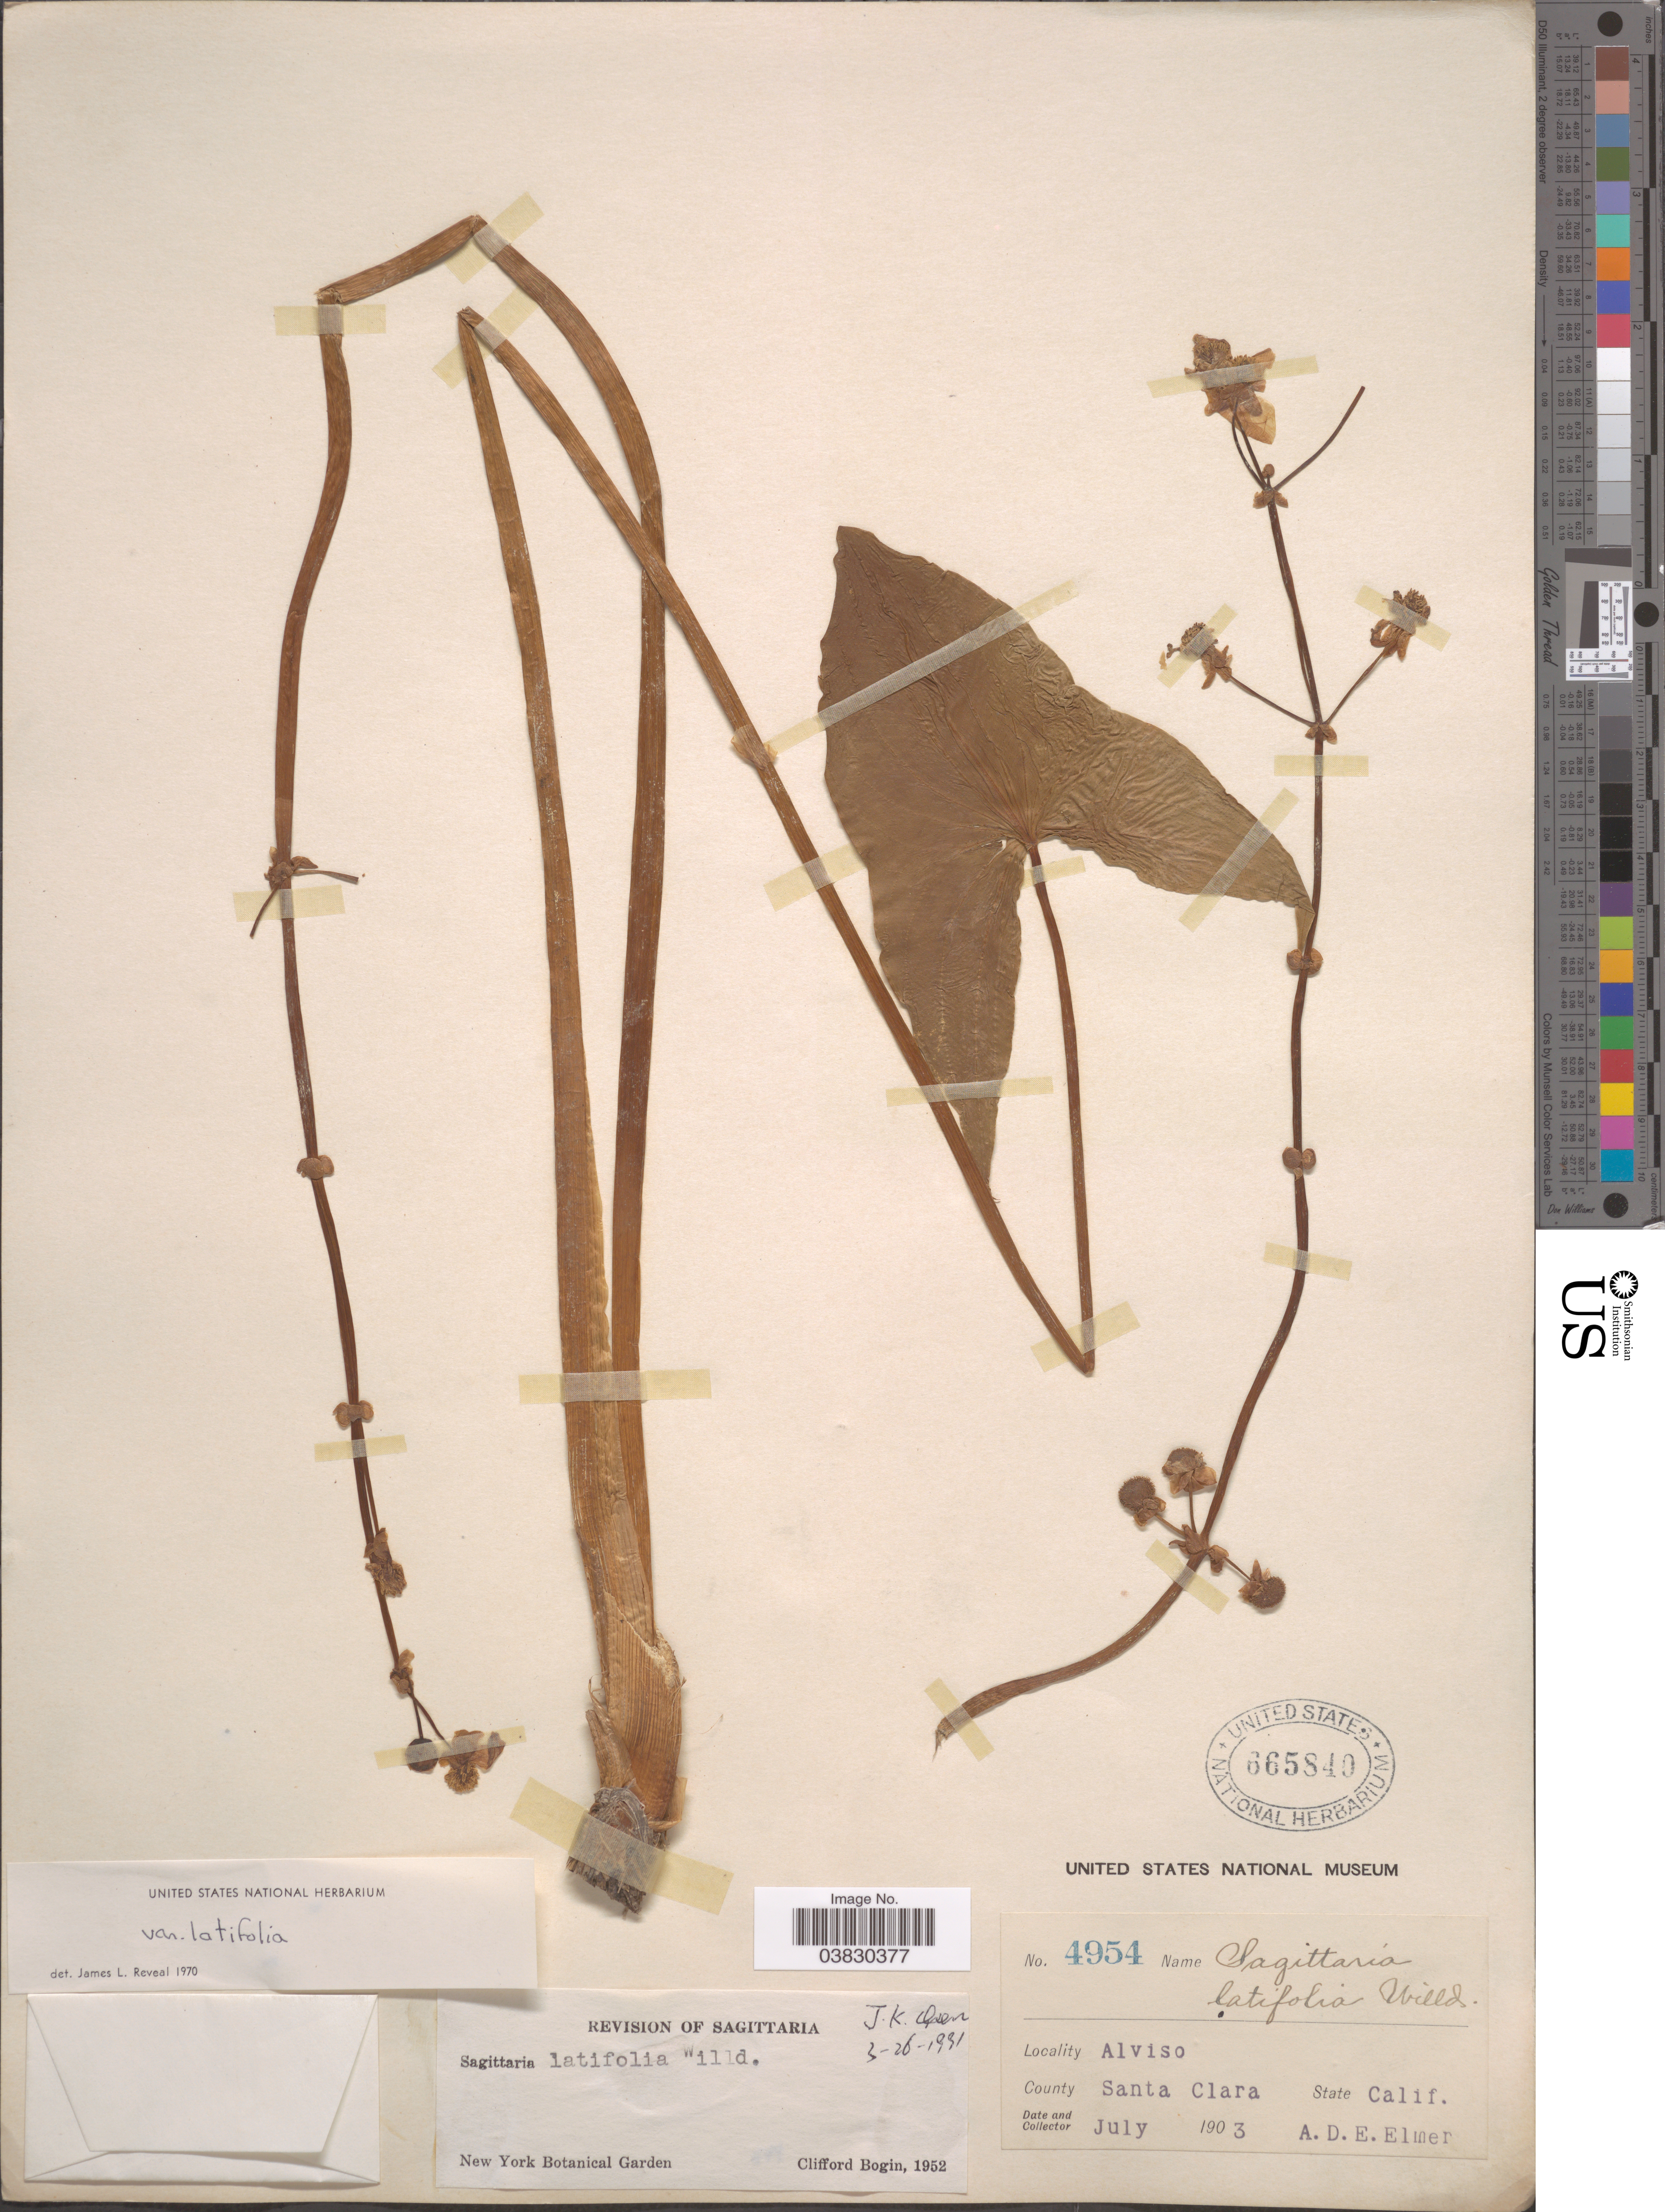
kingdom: Plantae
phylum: Tracheophyta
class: Liliopsida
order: Alismatales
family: Alismataceae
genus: Sagittaria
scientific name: Sagittaria latifolia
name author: Willd.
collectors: A. D. E. Elmer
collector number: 4954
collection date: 1903-07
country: United States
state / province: California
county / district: Santa Clara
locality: Alviso. County Santa Clara.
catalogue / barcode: US 665840